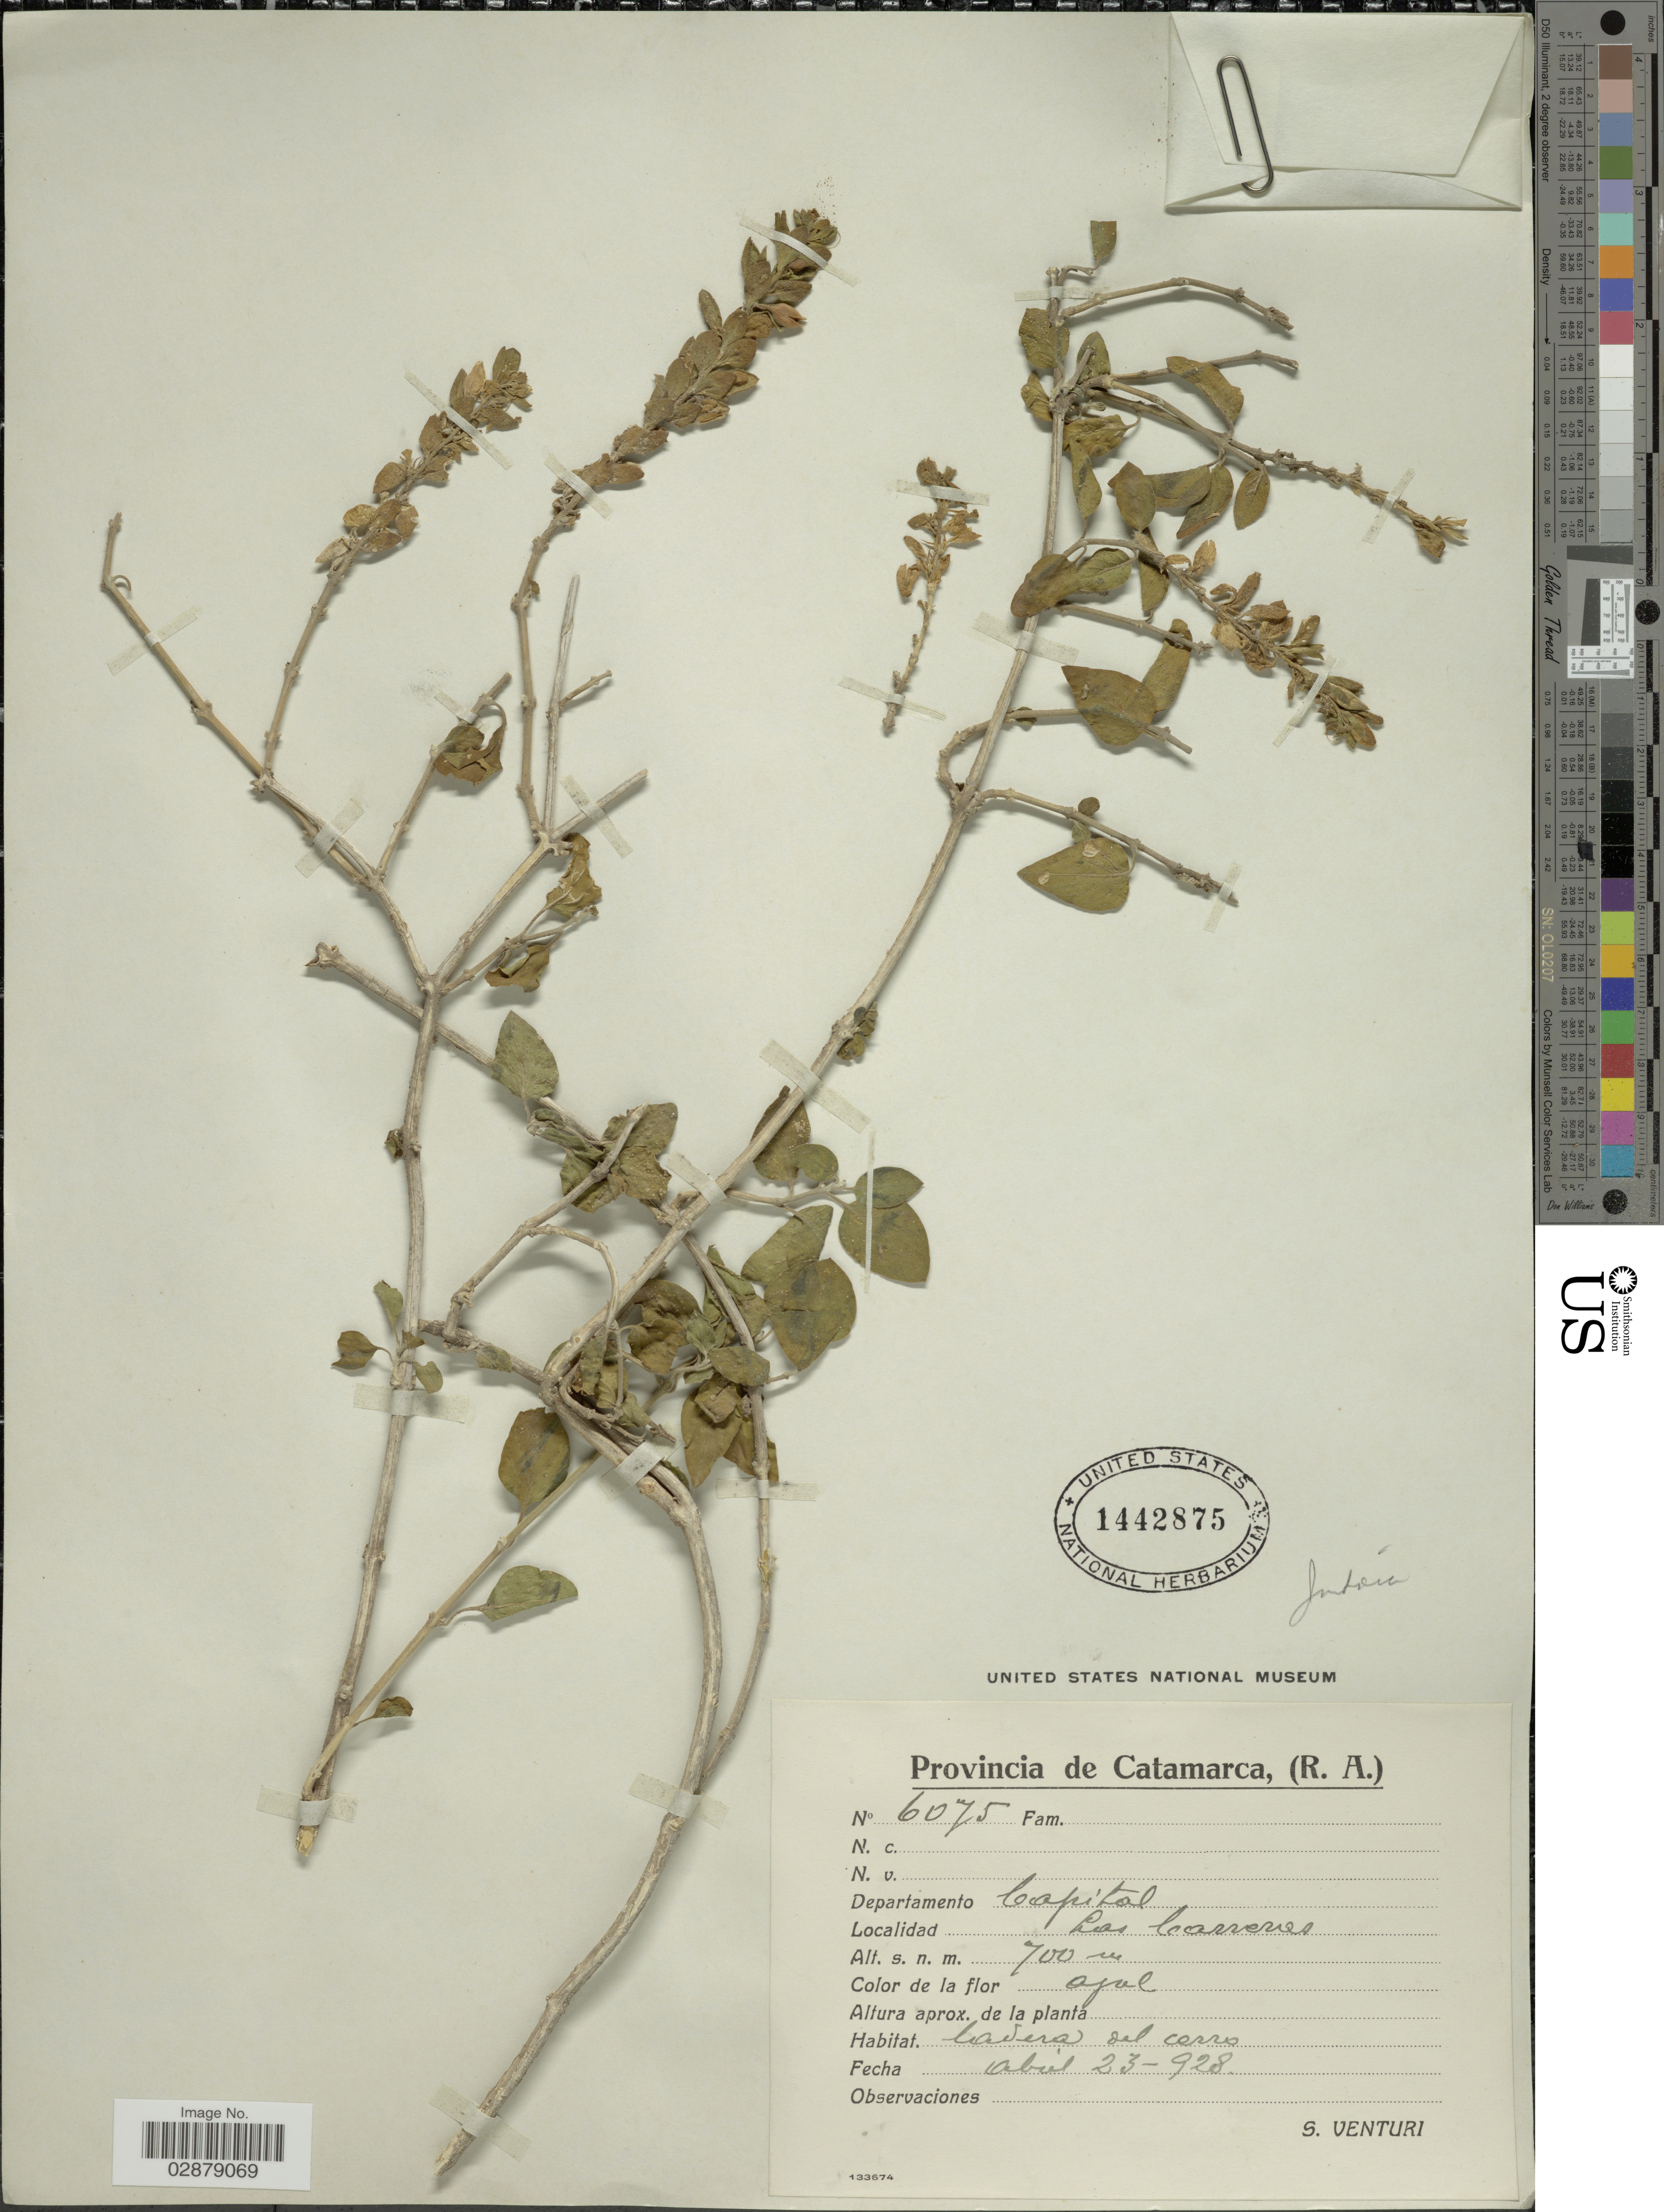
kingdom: Plantae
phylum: Tracheophyta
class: Magnoliopsida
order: Lamiales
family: Acanthaceae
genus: Justicia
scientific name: Justicia gilliesii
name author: (Nees) Benth.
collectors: S. Venturi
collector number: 6075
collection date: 1928-04-23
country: Argentina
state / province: Catamarca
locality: Departamento Capital. Las Carreras.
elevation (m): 700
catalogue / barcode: US 1442875